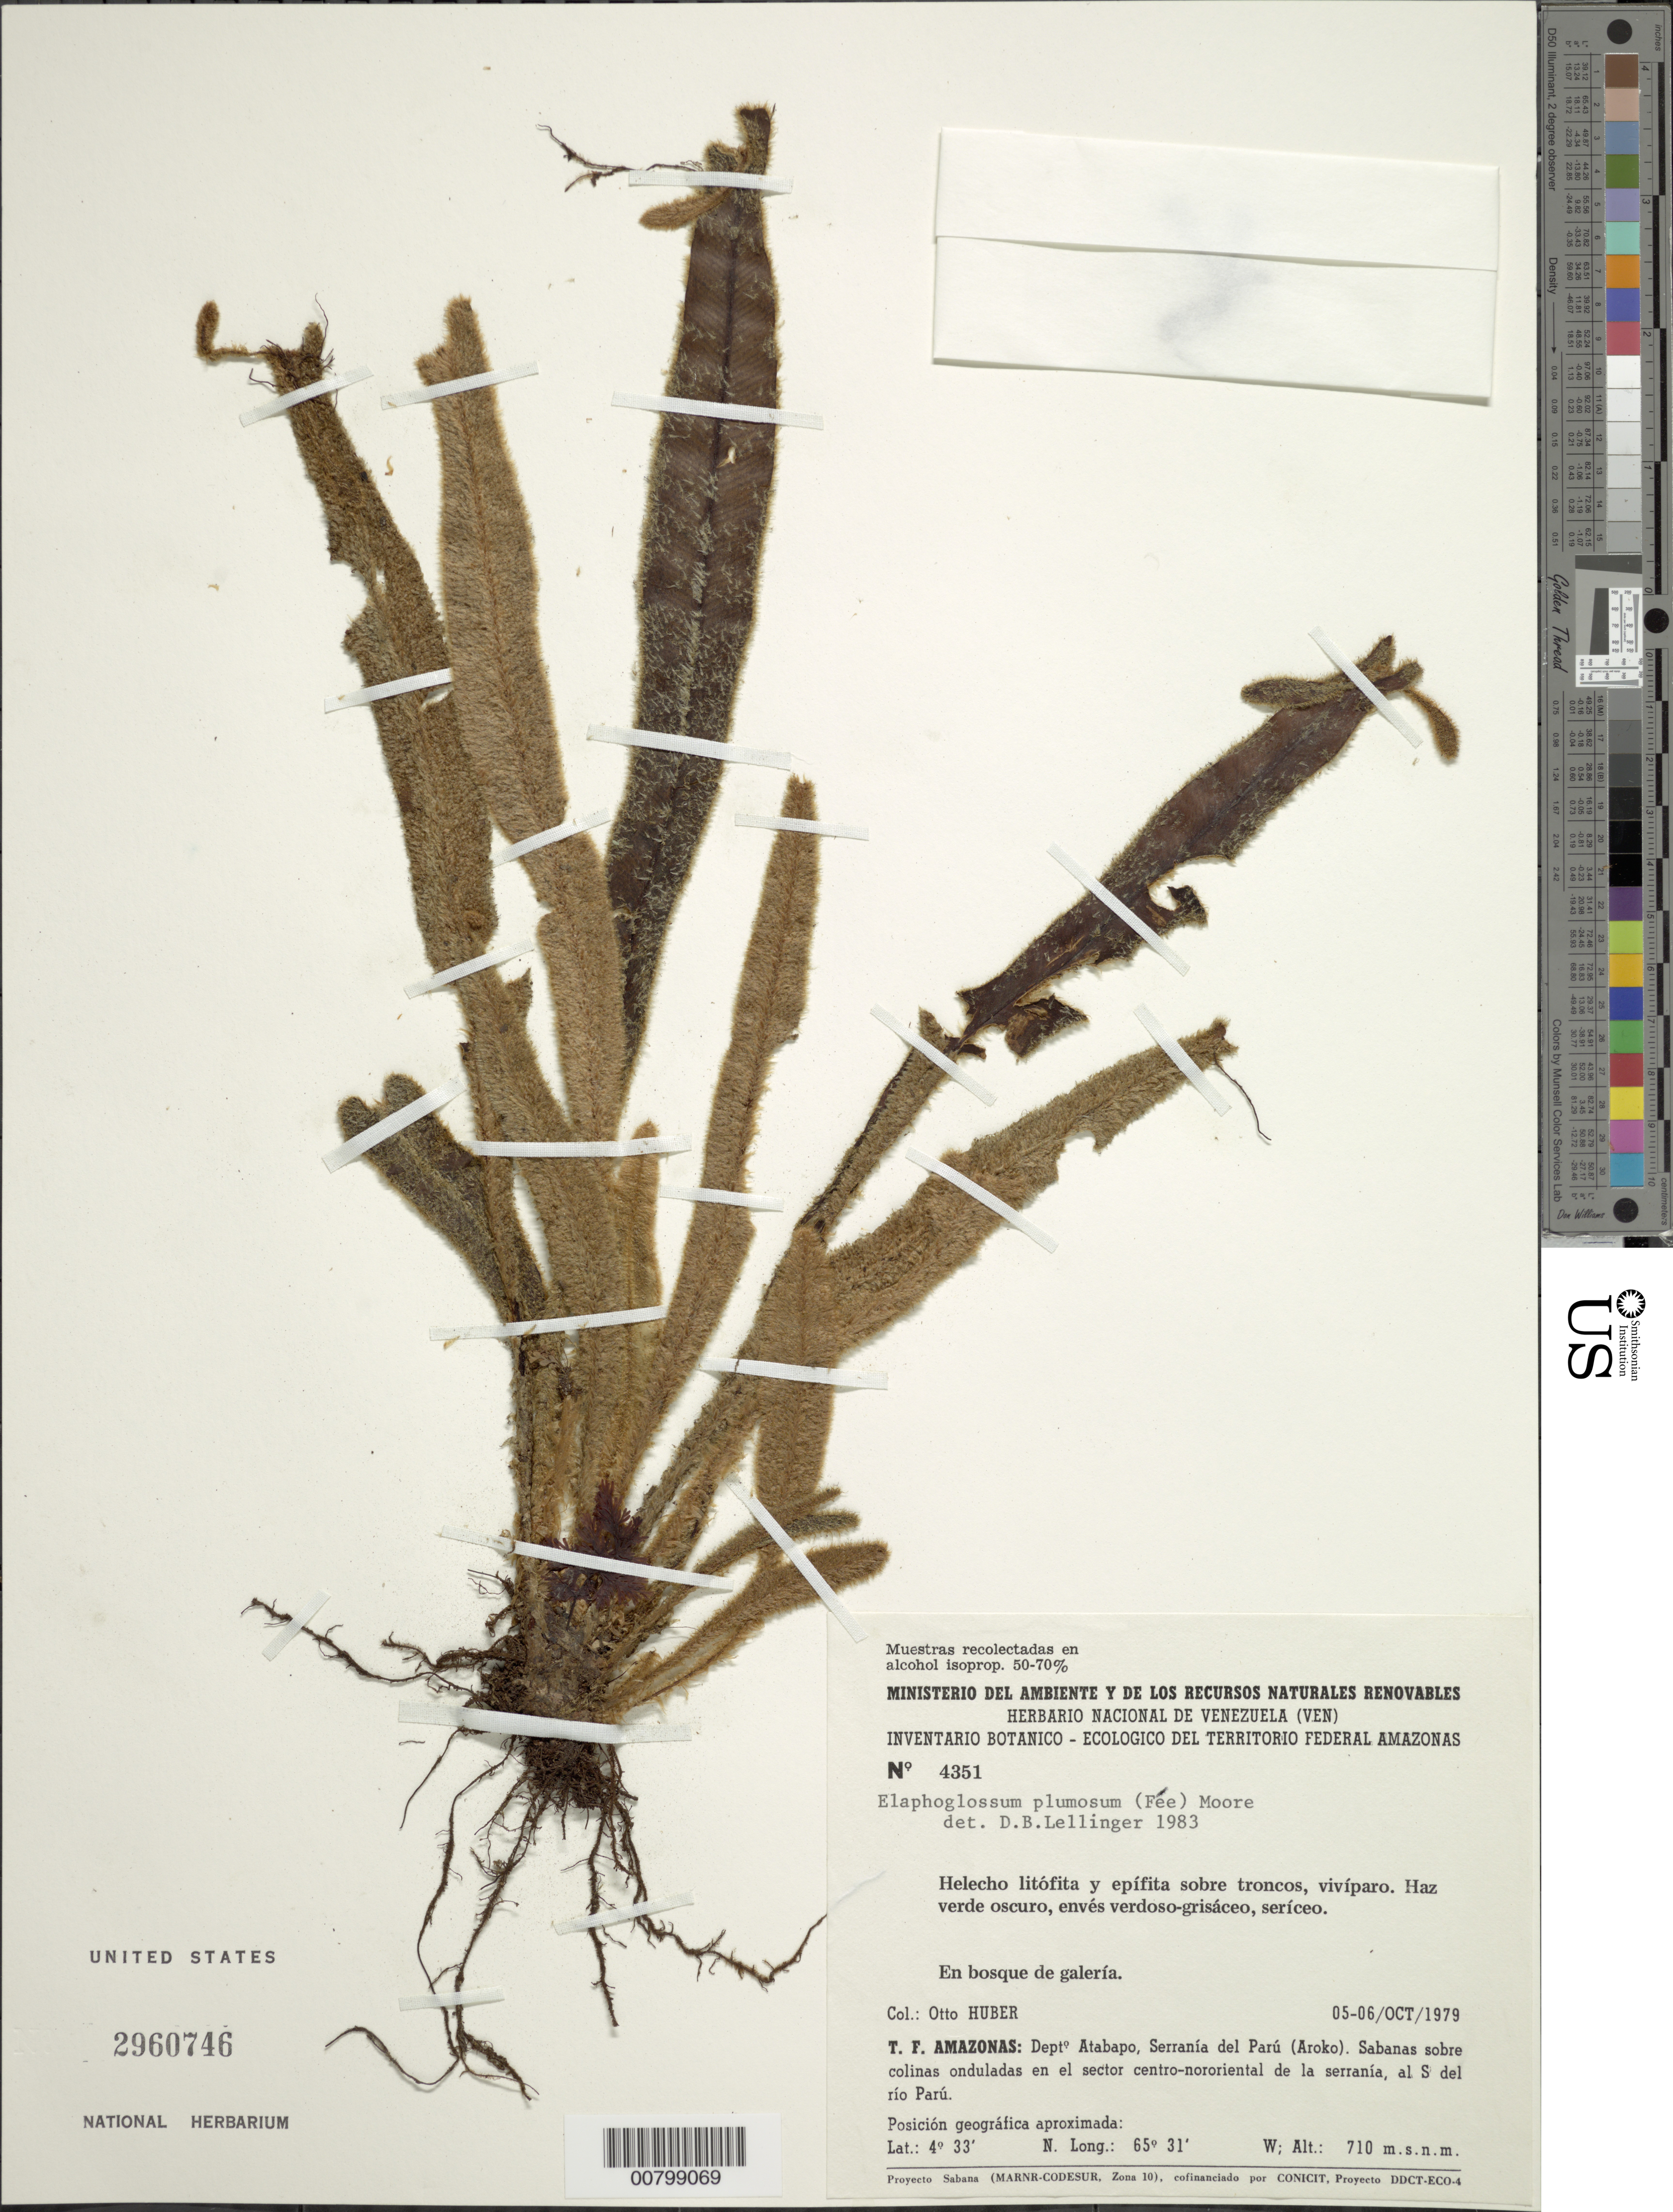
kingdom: Plantae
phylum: Tracheophyta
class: Polypodiopsida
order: Polypodiales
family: Dryopteridaceae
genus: Elaphoglossum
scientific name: Elaphoglossum plumosum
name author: (Fée) T. Moore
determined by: Lellinger, David B., (BOT), Smithsonian Institution - National Museum of Natural History (UNITED STATES)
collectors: O. Huber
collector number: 4351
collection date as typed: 5-Oct-79 to 6-Oct-79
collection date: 1979-10-05/1979-10-06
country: Venezuela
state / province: Amazonas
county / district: Atabapo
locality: Serranía del Parú (Aroko), S del Río Parú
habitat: Gallery forest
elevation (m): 710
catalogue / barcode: US 2960746